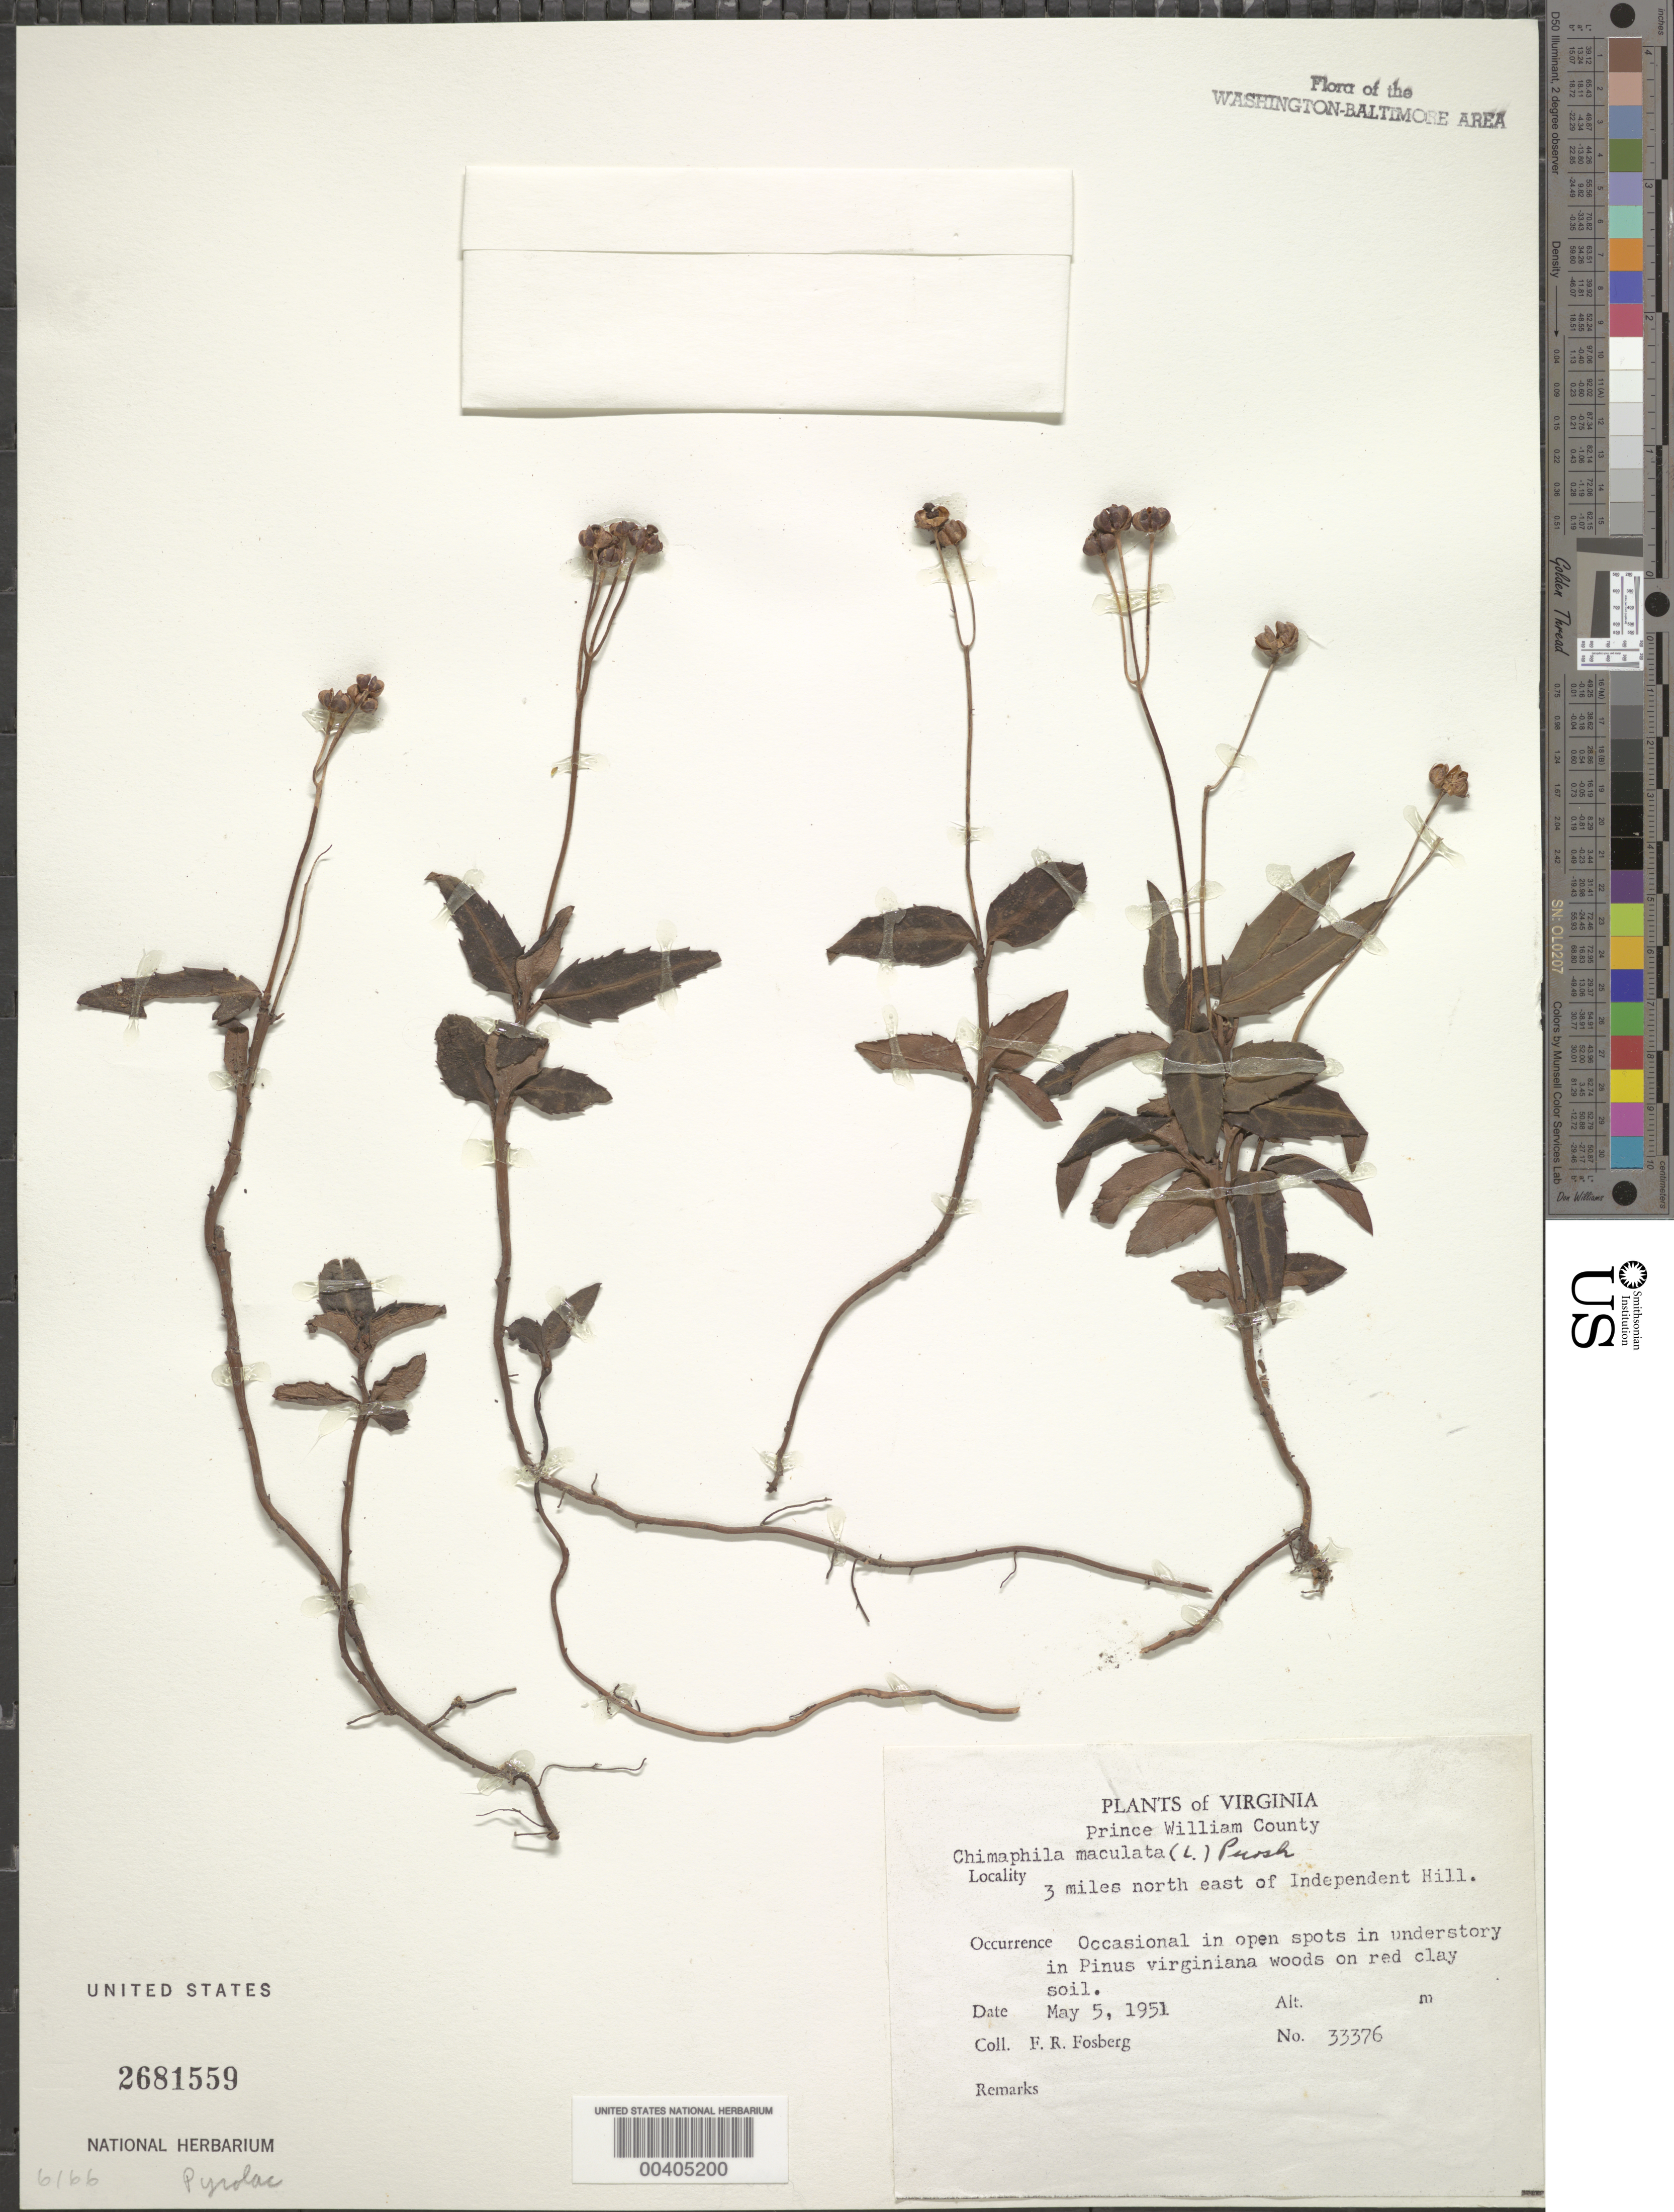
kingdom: Plantae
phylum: Tracheophyta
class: Magnoliopsida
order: Ericales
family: Ericaceae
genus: Chimaphila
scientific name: Chimaphila maculata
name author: (L.) Pursh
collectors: F. R. Fosberg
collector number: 33376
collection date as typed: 05 May 1951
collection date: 1951-05-05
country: United States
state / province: Virginia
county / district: Prince William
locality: Northeast of Independent Hill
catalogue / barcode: US 2681559